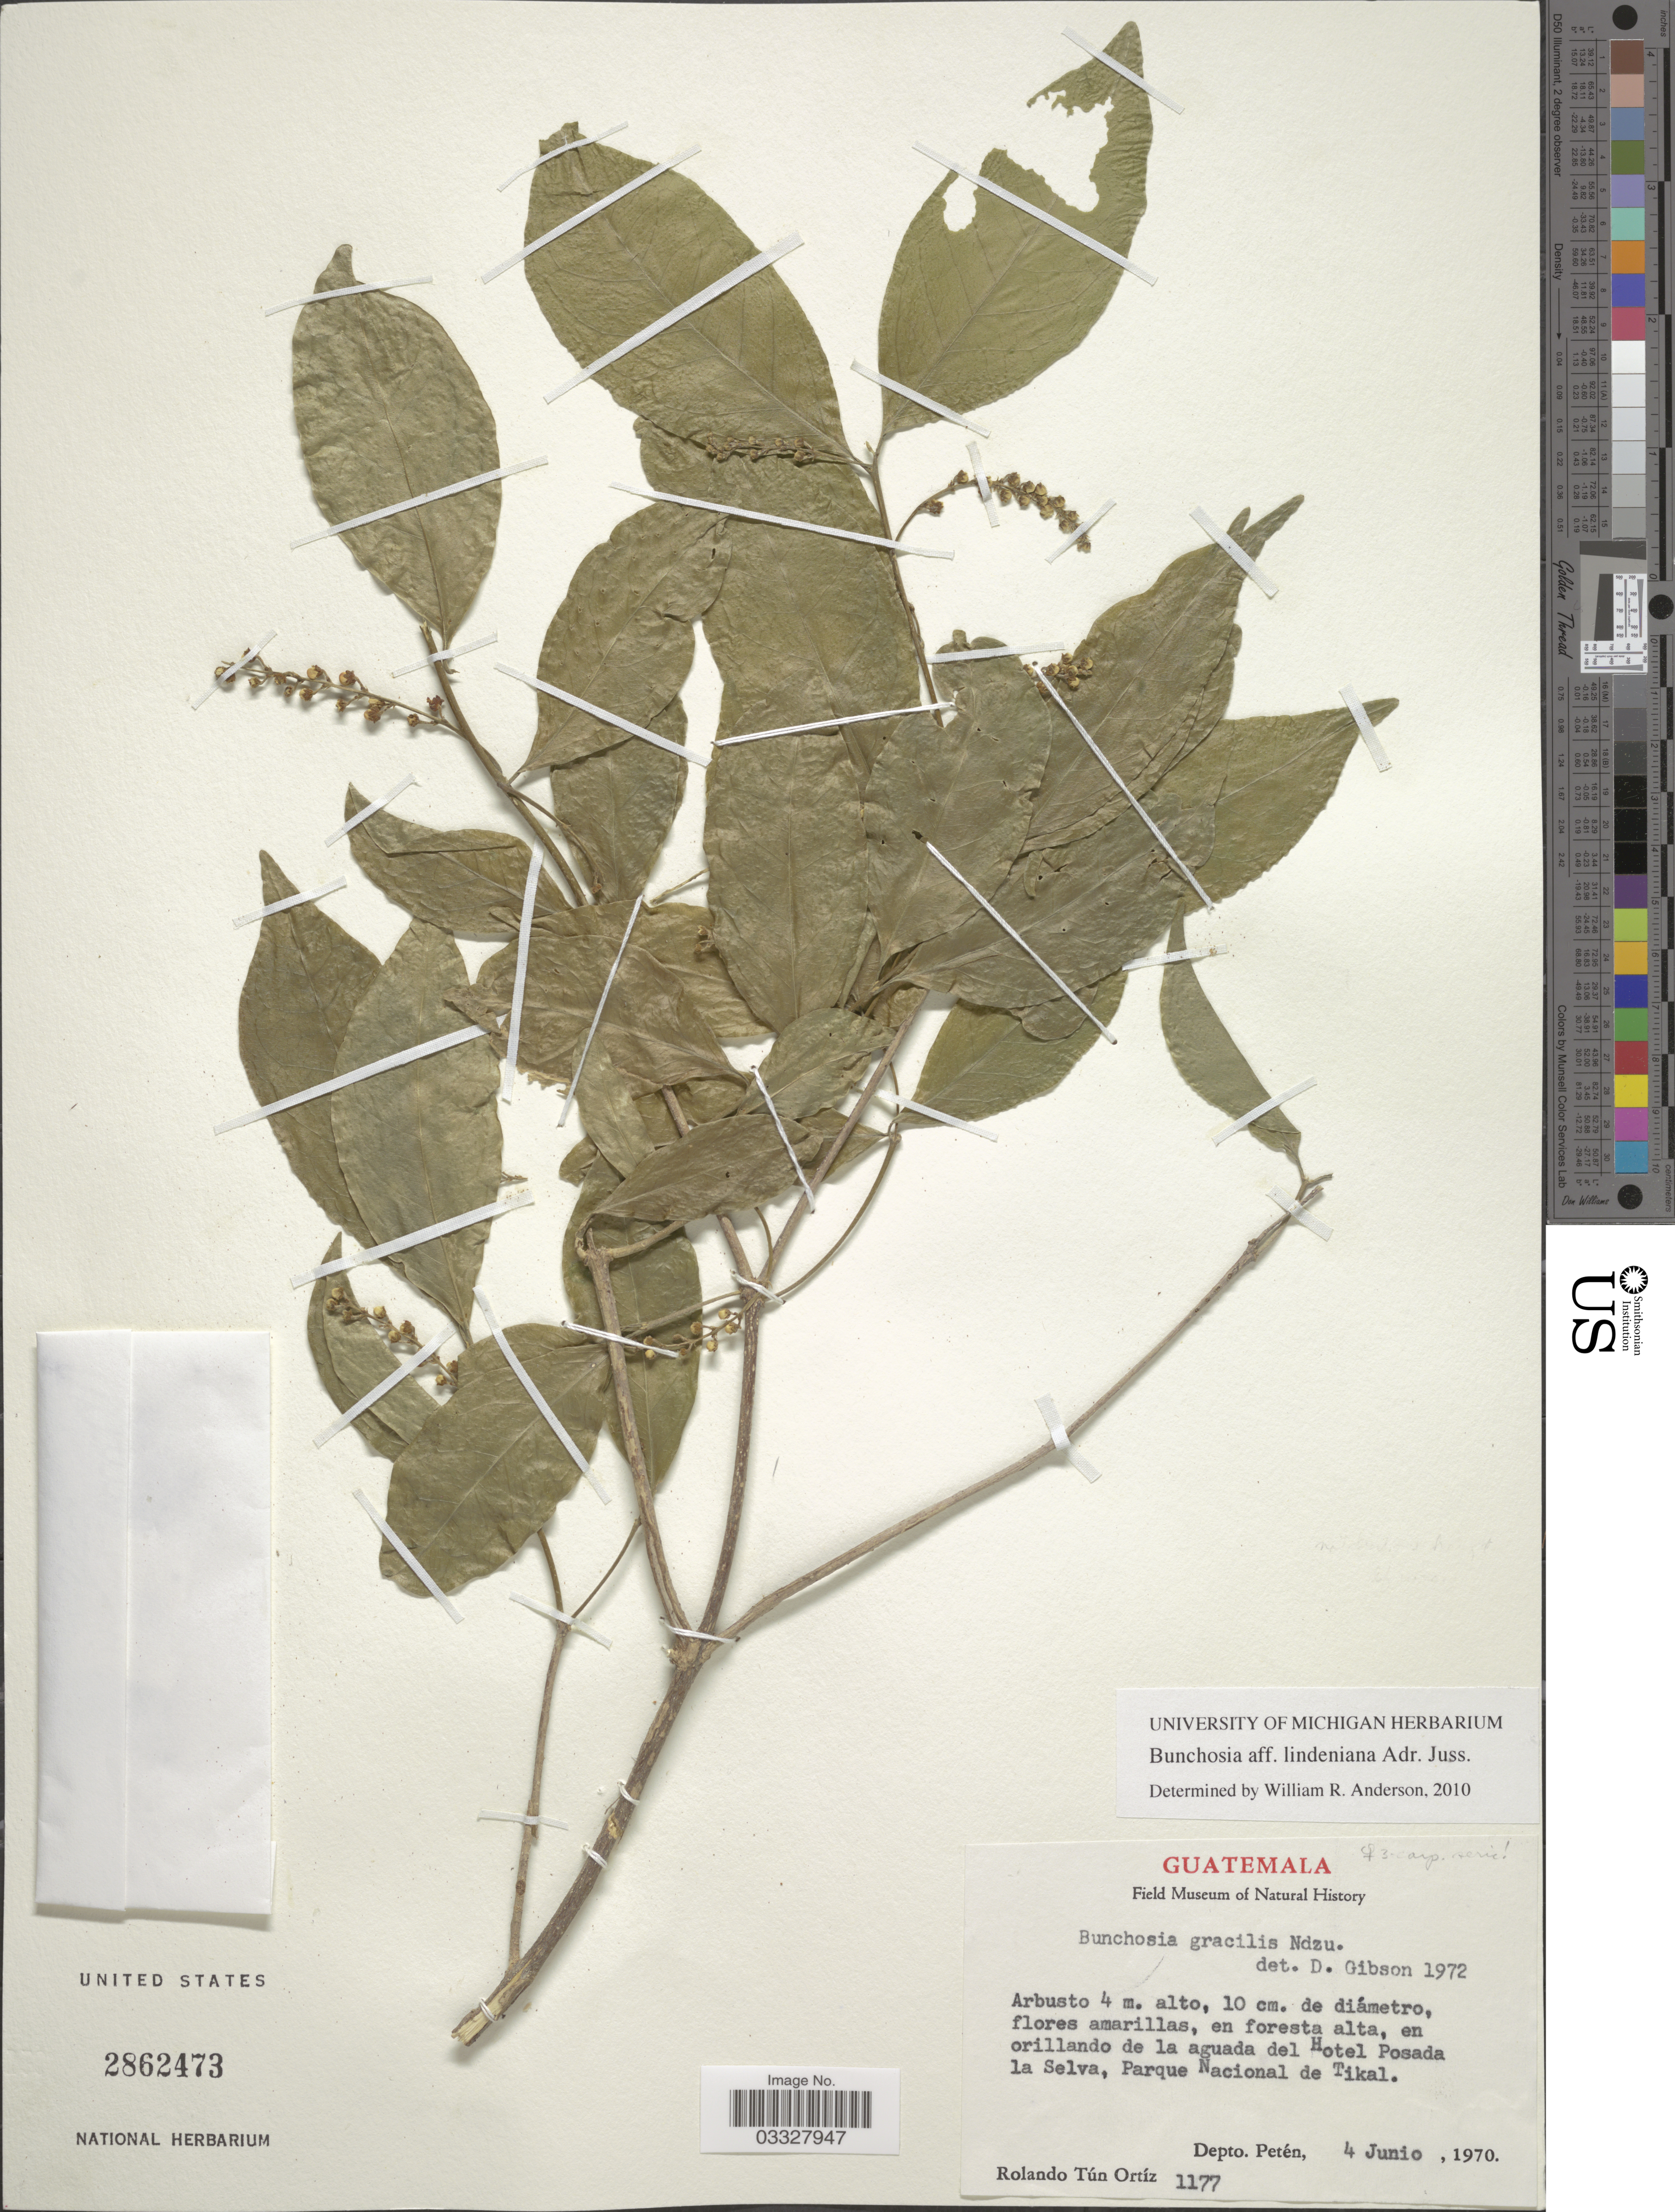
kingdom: Plantae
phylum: Tracheophyta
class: Magnoliopsida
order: Malpighiales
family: Malpighiaceae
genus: Bunchosia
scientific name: Bunchosia lindeniana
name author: A. Juss.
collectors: R. T. Ortíz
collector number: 1177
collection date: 1970-06-04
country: Guatemala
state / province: El Petén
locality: En orillando de la aguada del Hotel Posada la Selva, Parque Nacional de Tikal. Depto. Petén.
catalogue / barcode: US 2862473